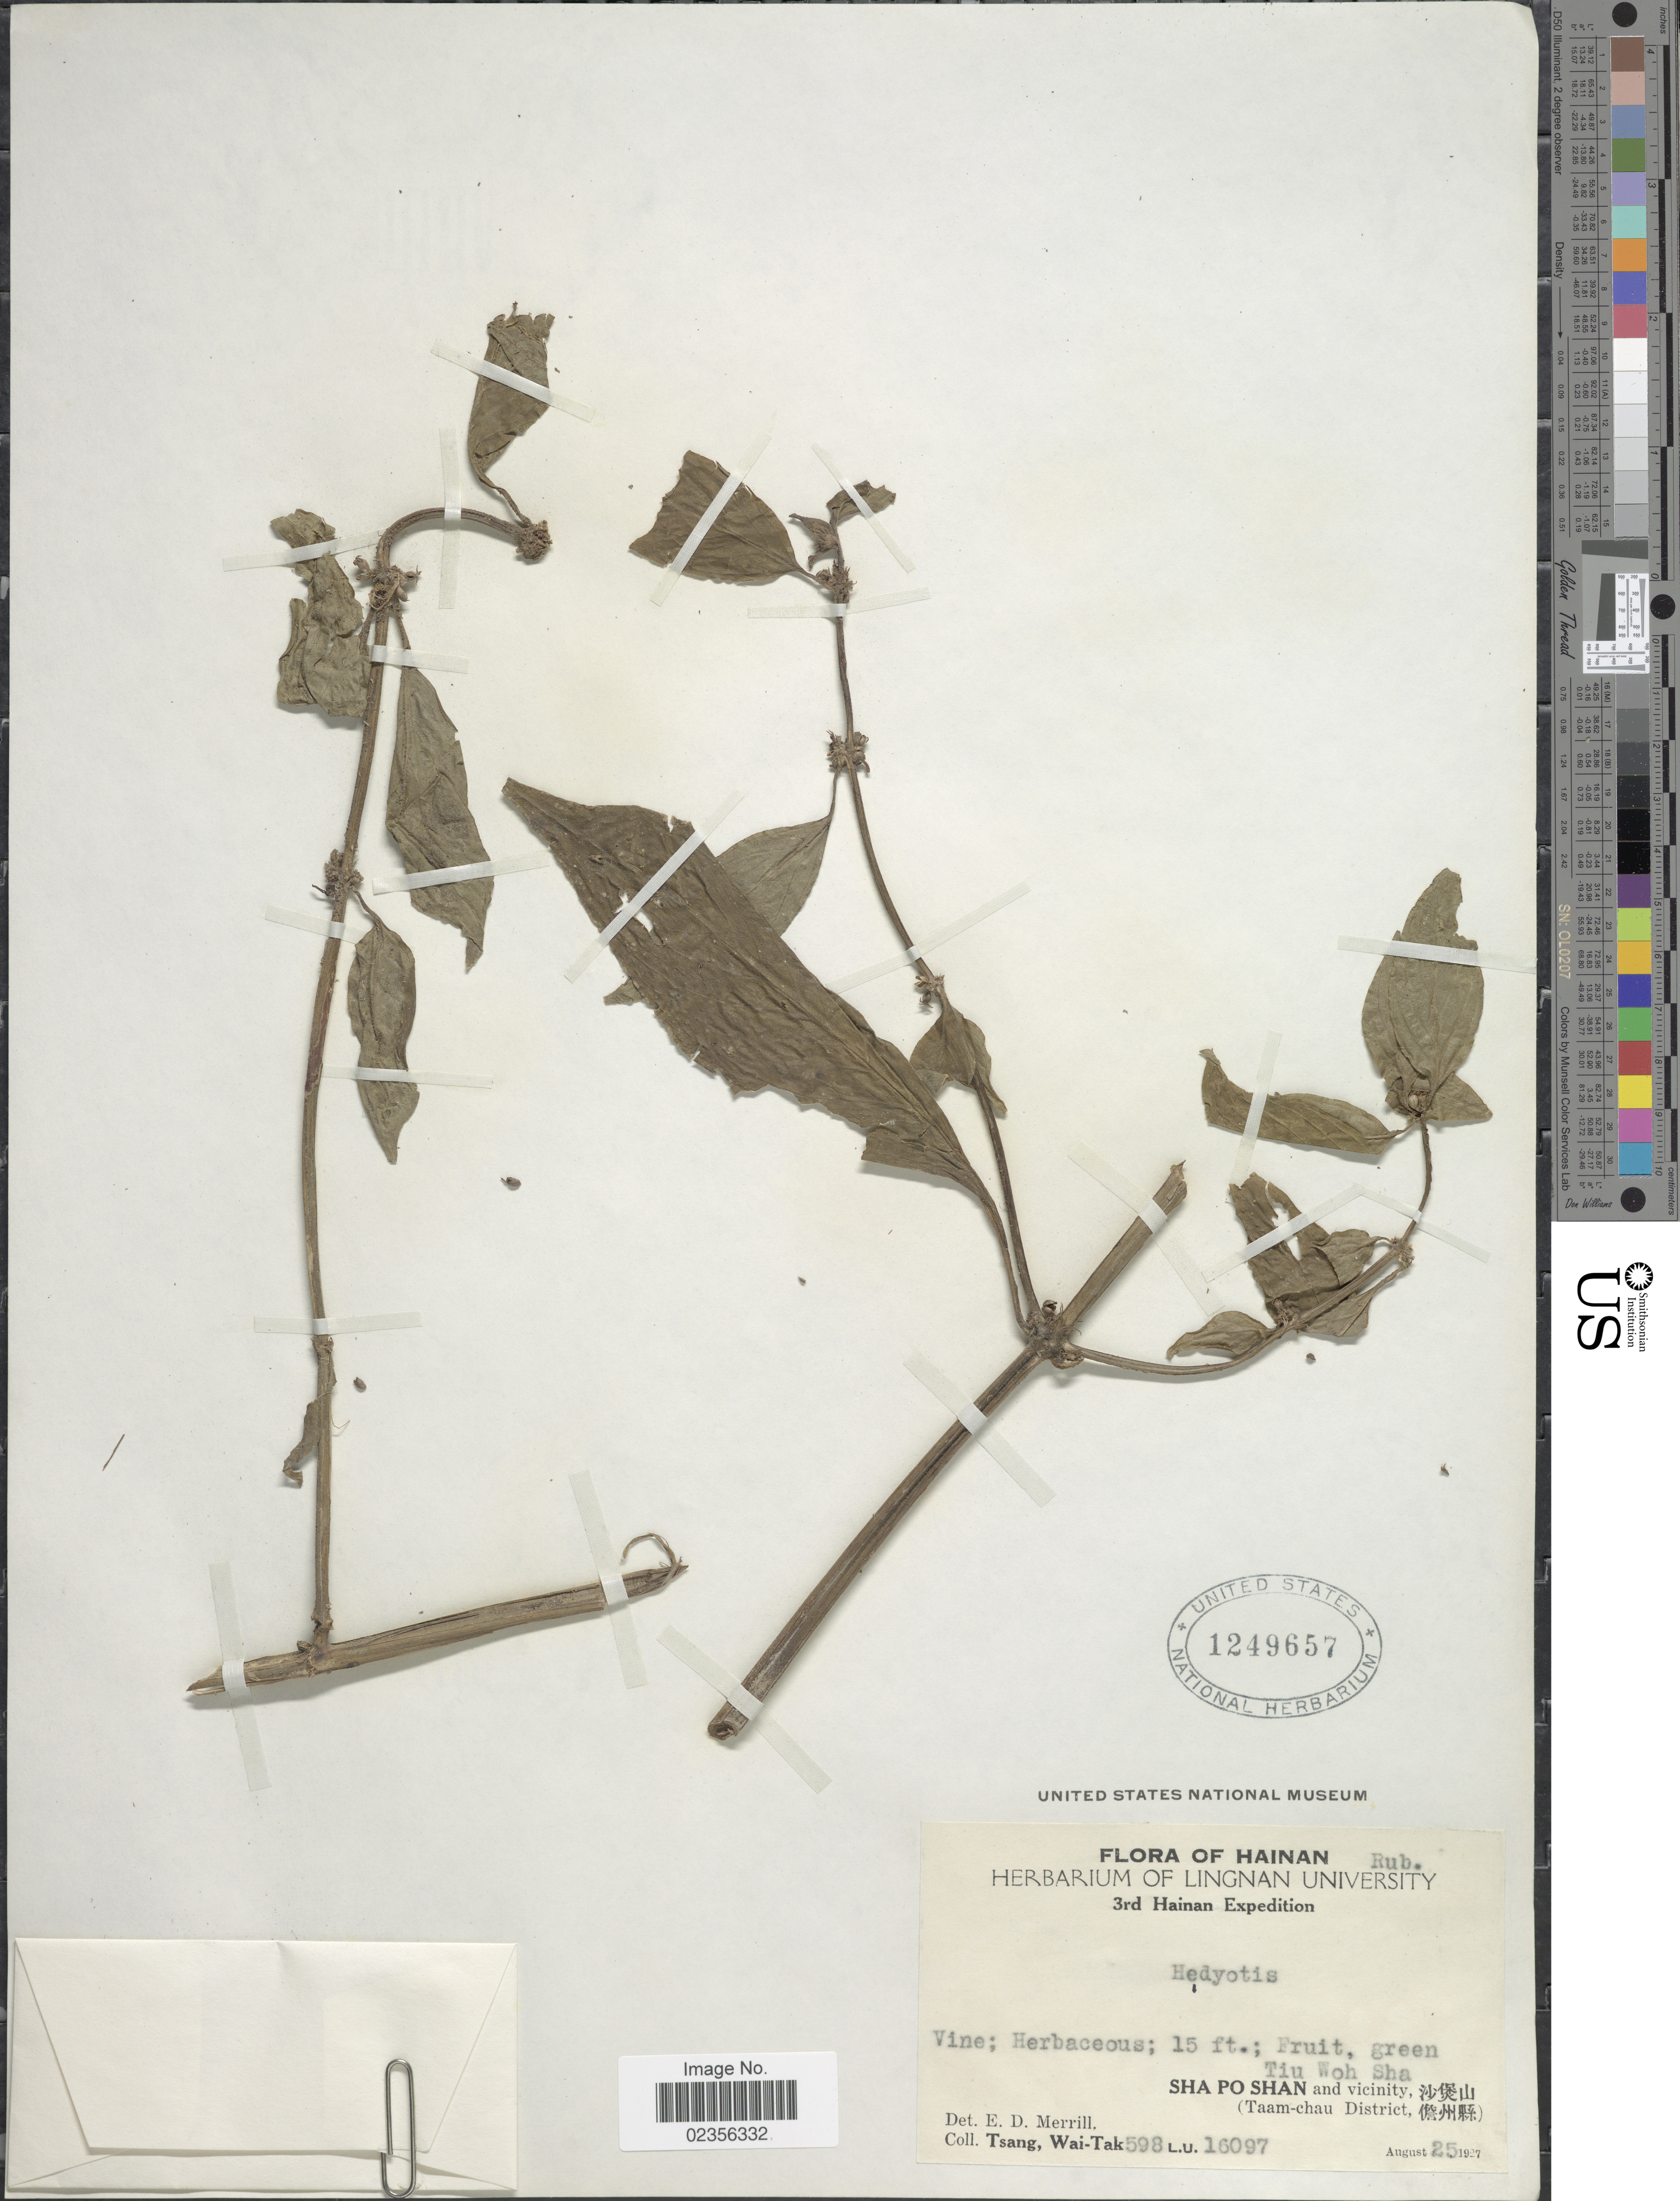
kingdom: Plantae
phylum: Tracheophyta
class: Magnoliopsida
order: Gentianales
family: Rubiaceae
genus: Hedyotis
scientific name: Hedyotis sp.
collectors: W. T. Tsang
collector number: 598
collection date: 1927-08-25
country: China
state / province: Hainan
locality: Hainan, Tiu Woh Sha, Sha Po Shan and vicinity (Taam-chau District)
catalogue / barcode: US 1249657